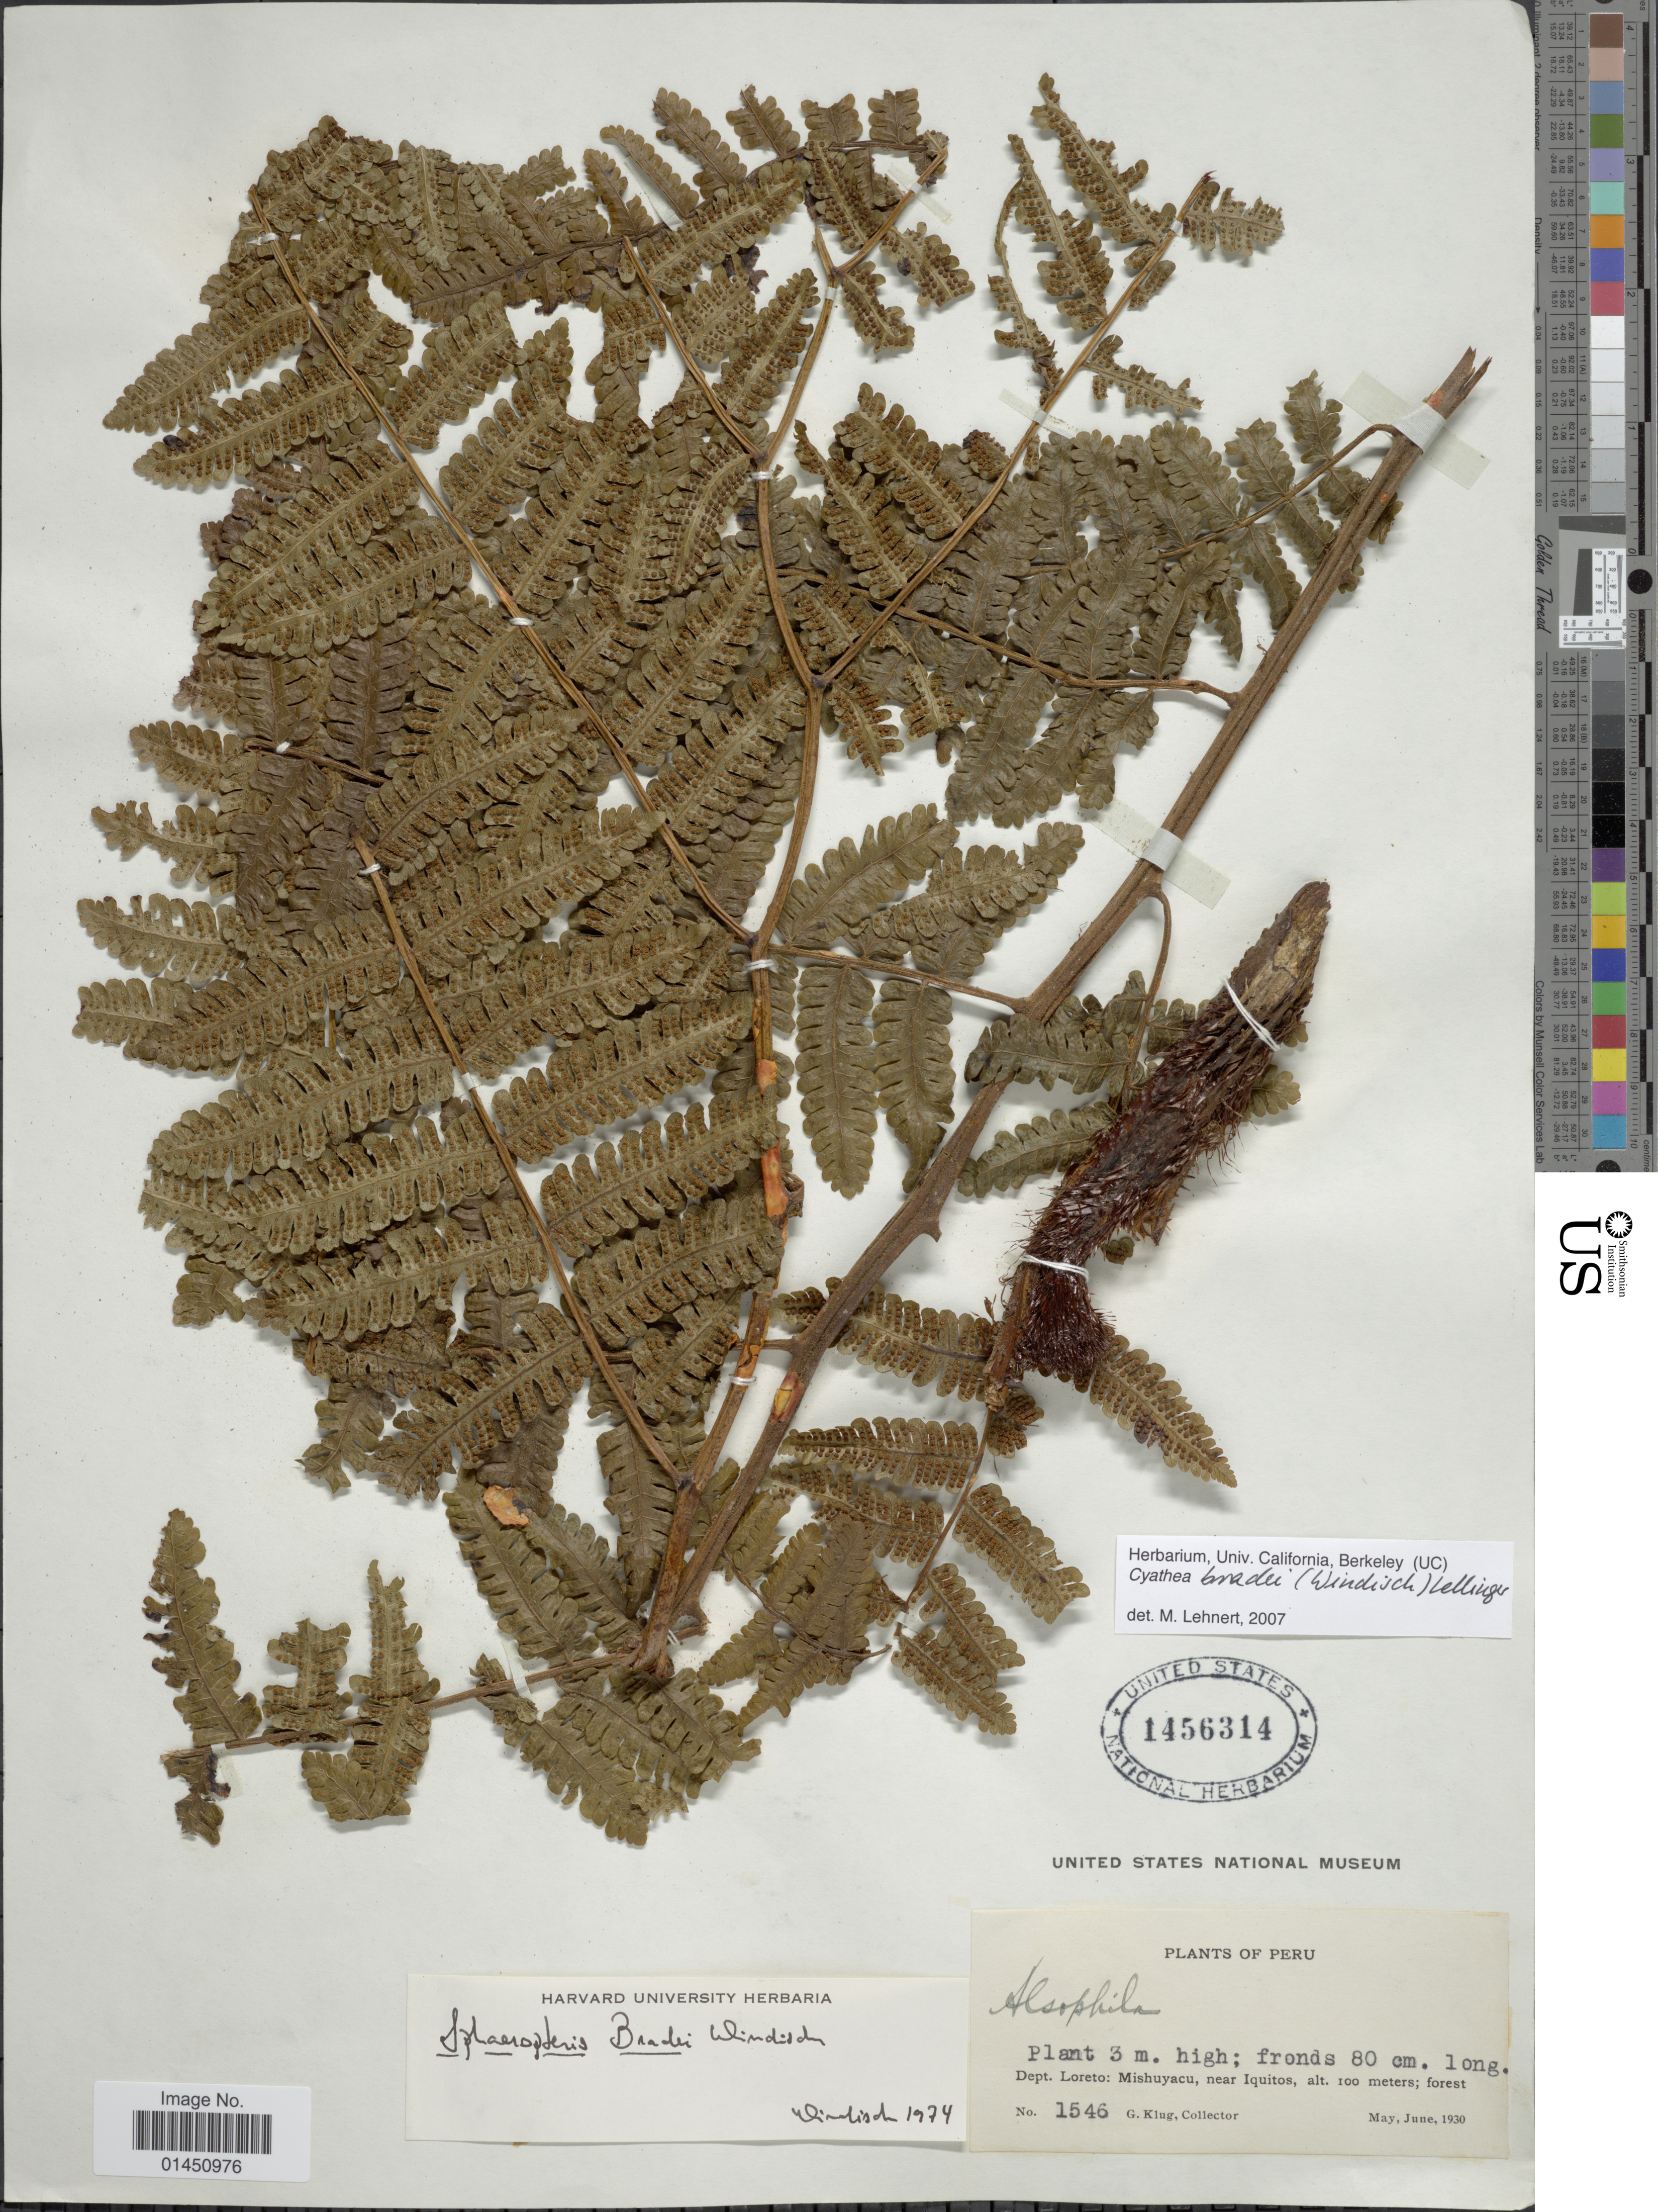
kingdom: Plantae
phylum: Tracheophyta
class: Polypodiopsida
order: Cyatheales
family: Cyatheaceae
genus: Cyathea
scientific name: Cyathea bradei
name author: (P.G. Windisch) Lellinger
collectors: G. Klug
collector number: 1546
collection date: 1930-05/1930-06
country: Peru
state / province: Loreto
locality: Mishuyacu, near Iquitos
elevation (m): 100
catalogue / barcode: US 1456314